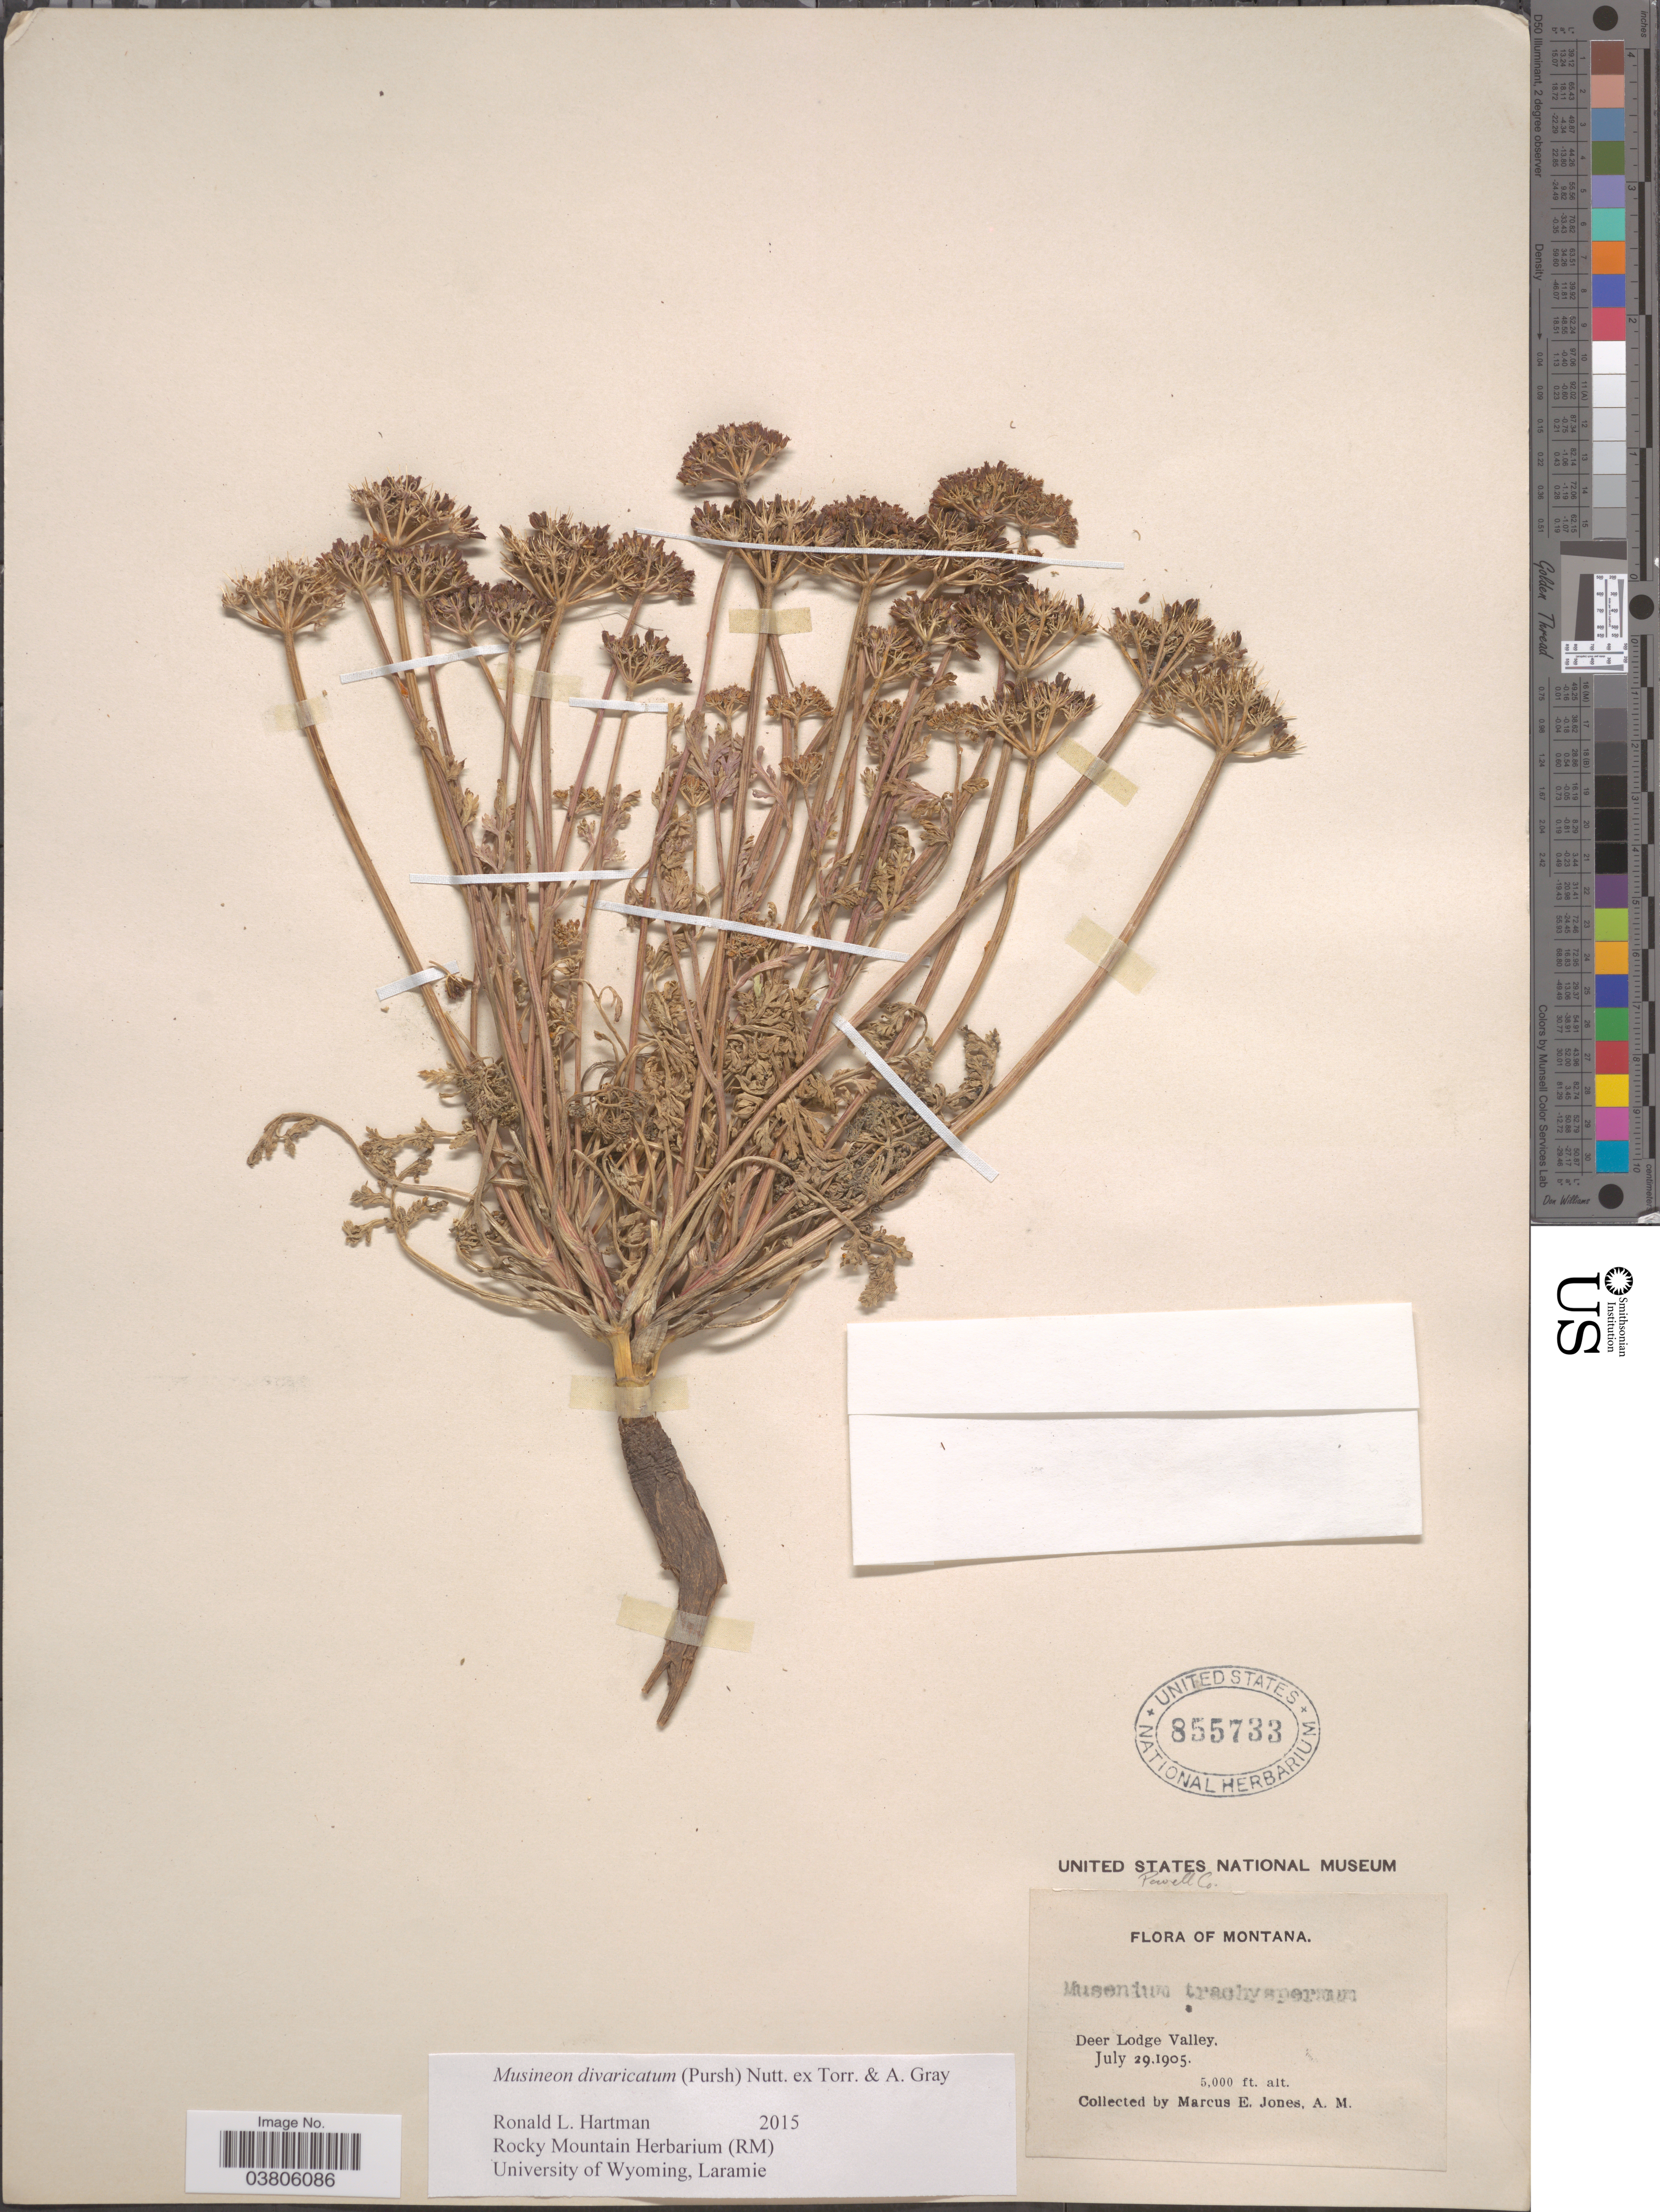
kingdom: Plantae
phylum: Tracheophyta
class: Magnoliopsida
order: Apiales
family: Apiaceae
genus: Musineon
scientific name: Musineon divaricatum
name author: (Pursh) Nutt.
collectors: M. E. Jones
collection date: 1905-07-29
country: United States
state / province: Montana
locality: Deer Lodge Valley. Powell Co.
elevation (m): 1524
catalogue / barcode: US 855733